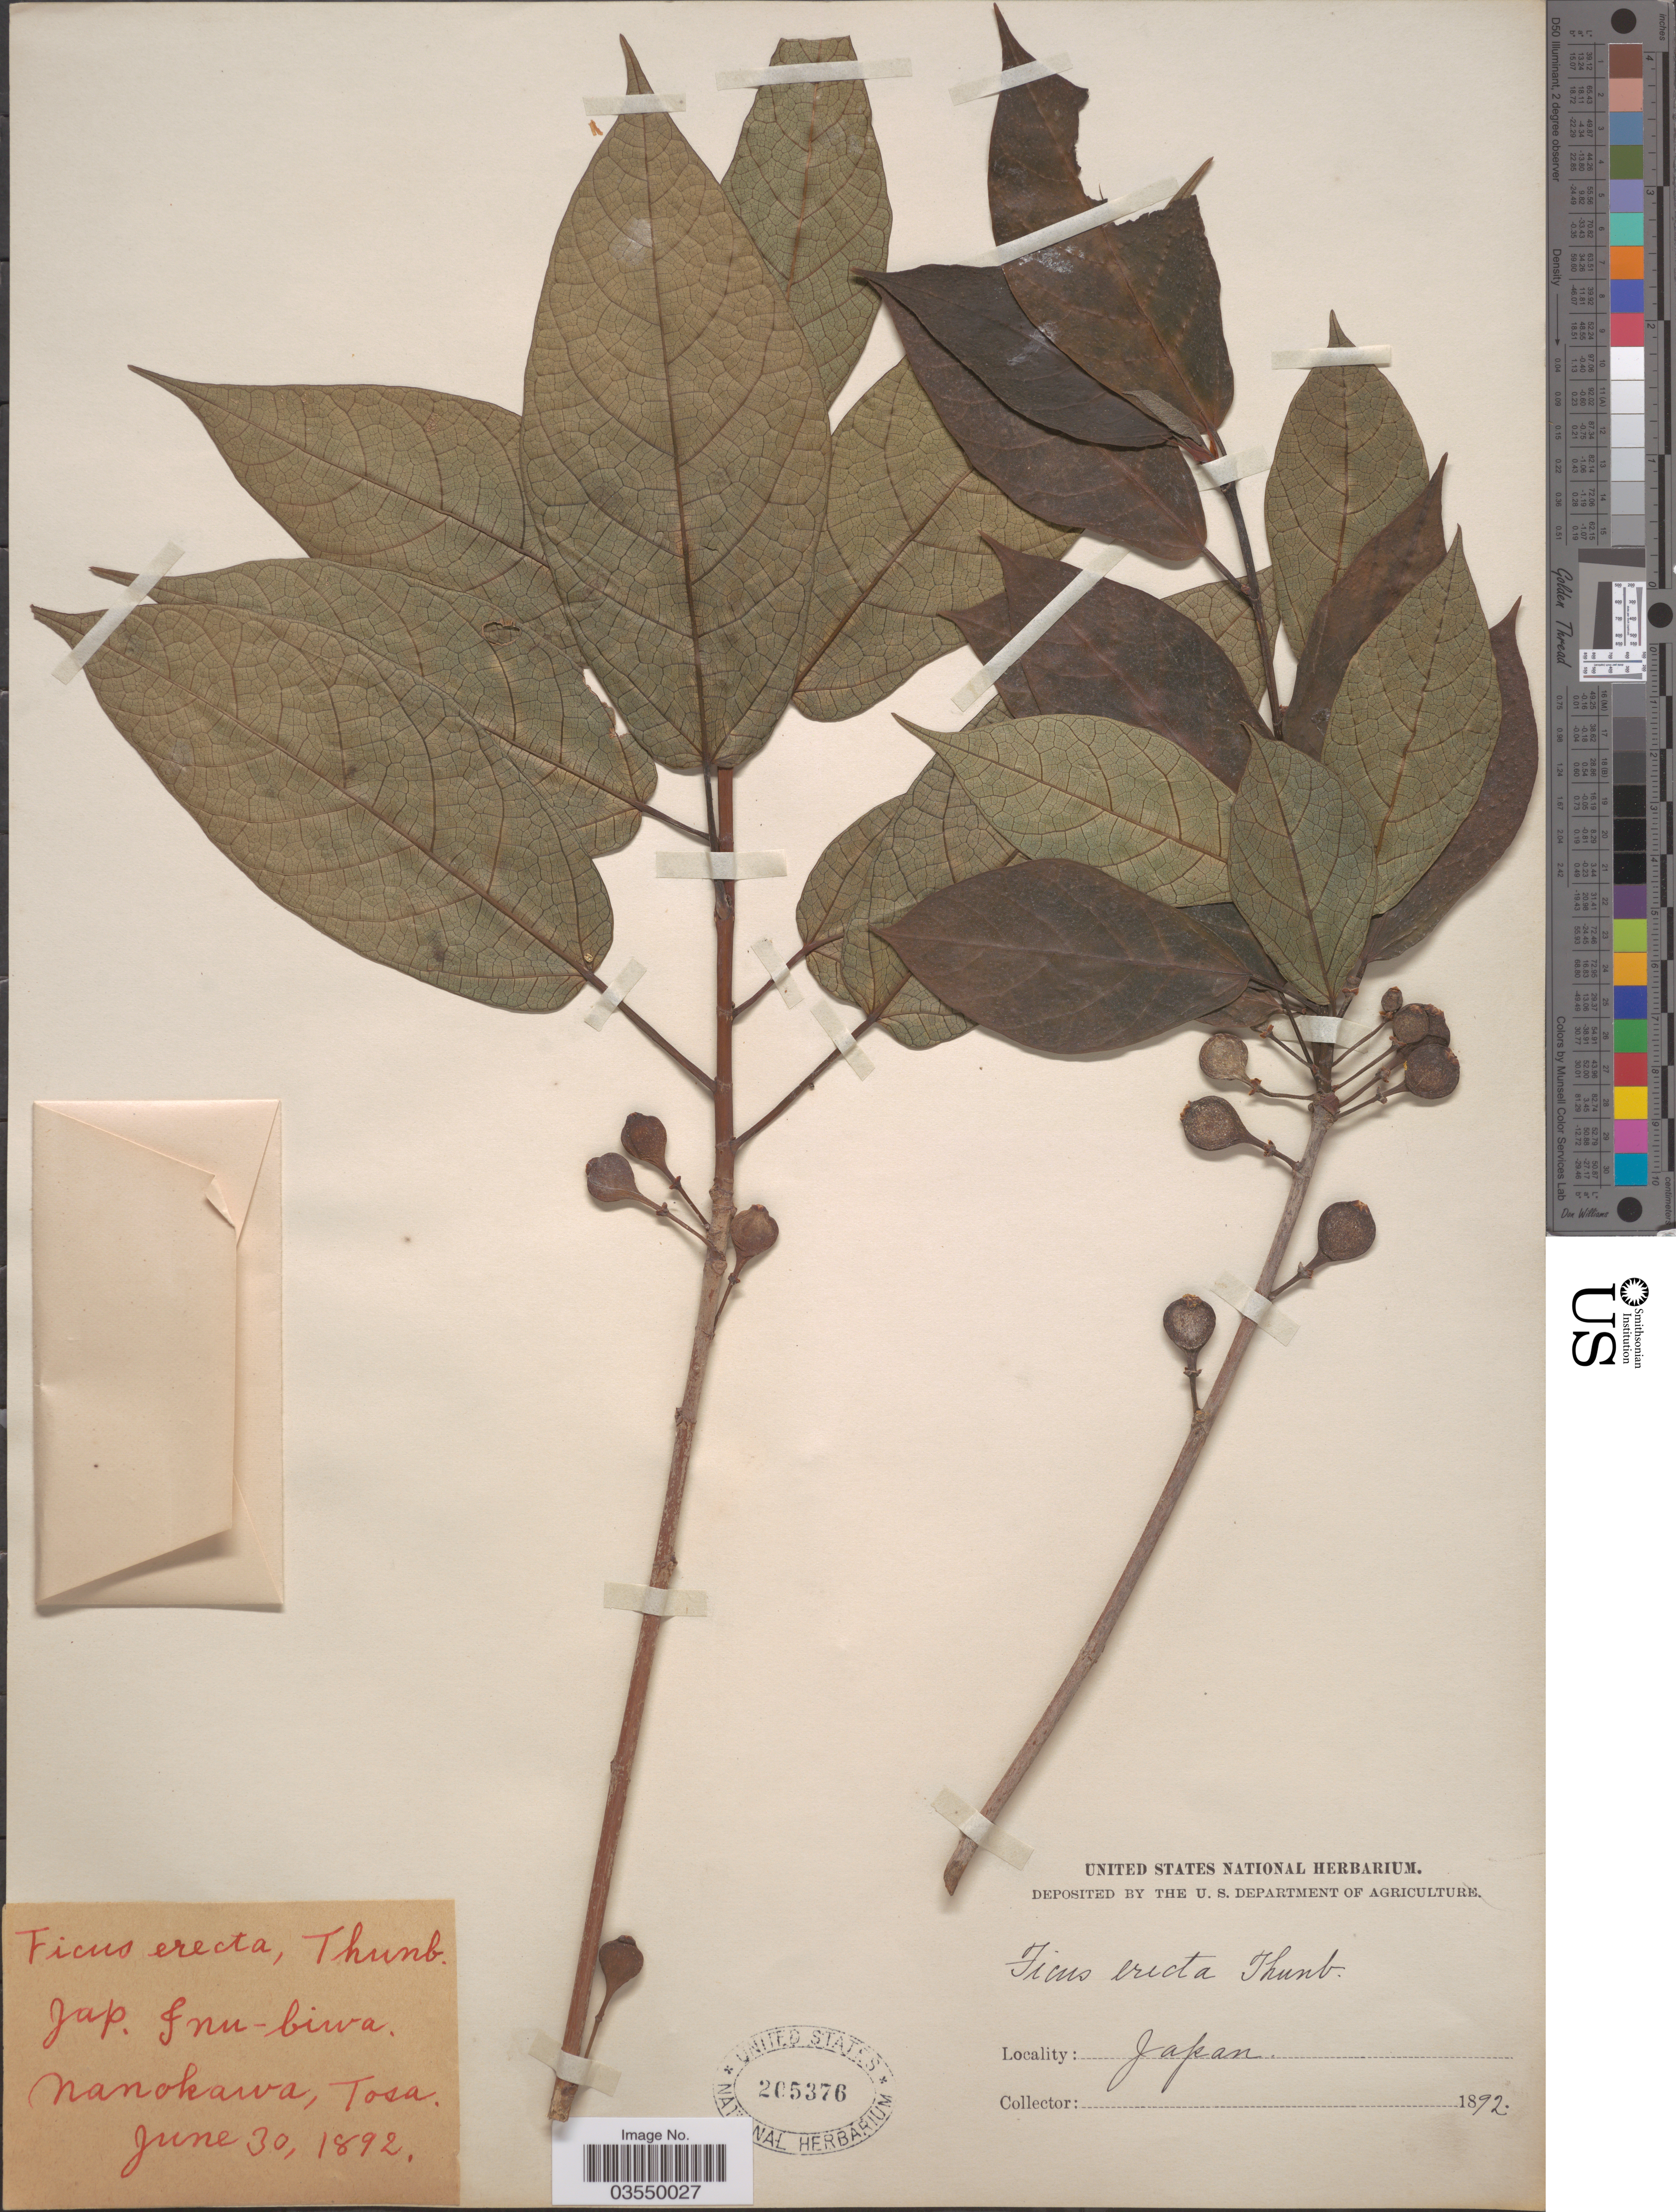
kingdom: Plantae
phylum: Tracheophyta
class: Magnoliopsida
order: Rosales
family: Moraceae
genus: Ficus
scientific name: Ficus erecta var. erecta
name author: Thunb.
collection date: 1892-06-30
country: Japan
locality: Nanokawa, Tosa.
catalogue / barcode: US 205376